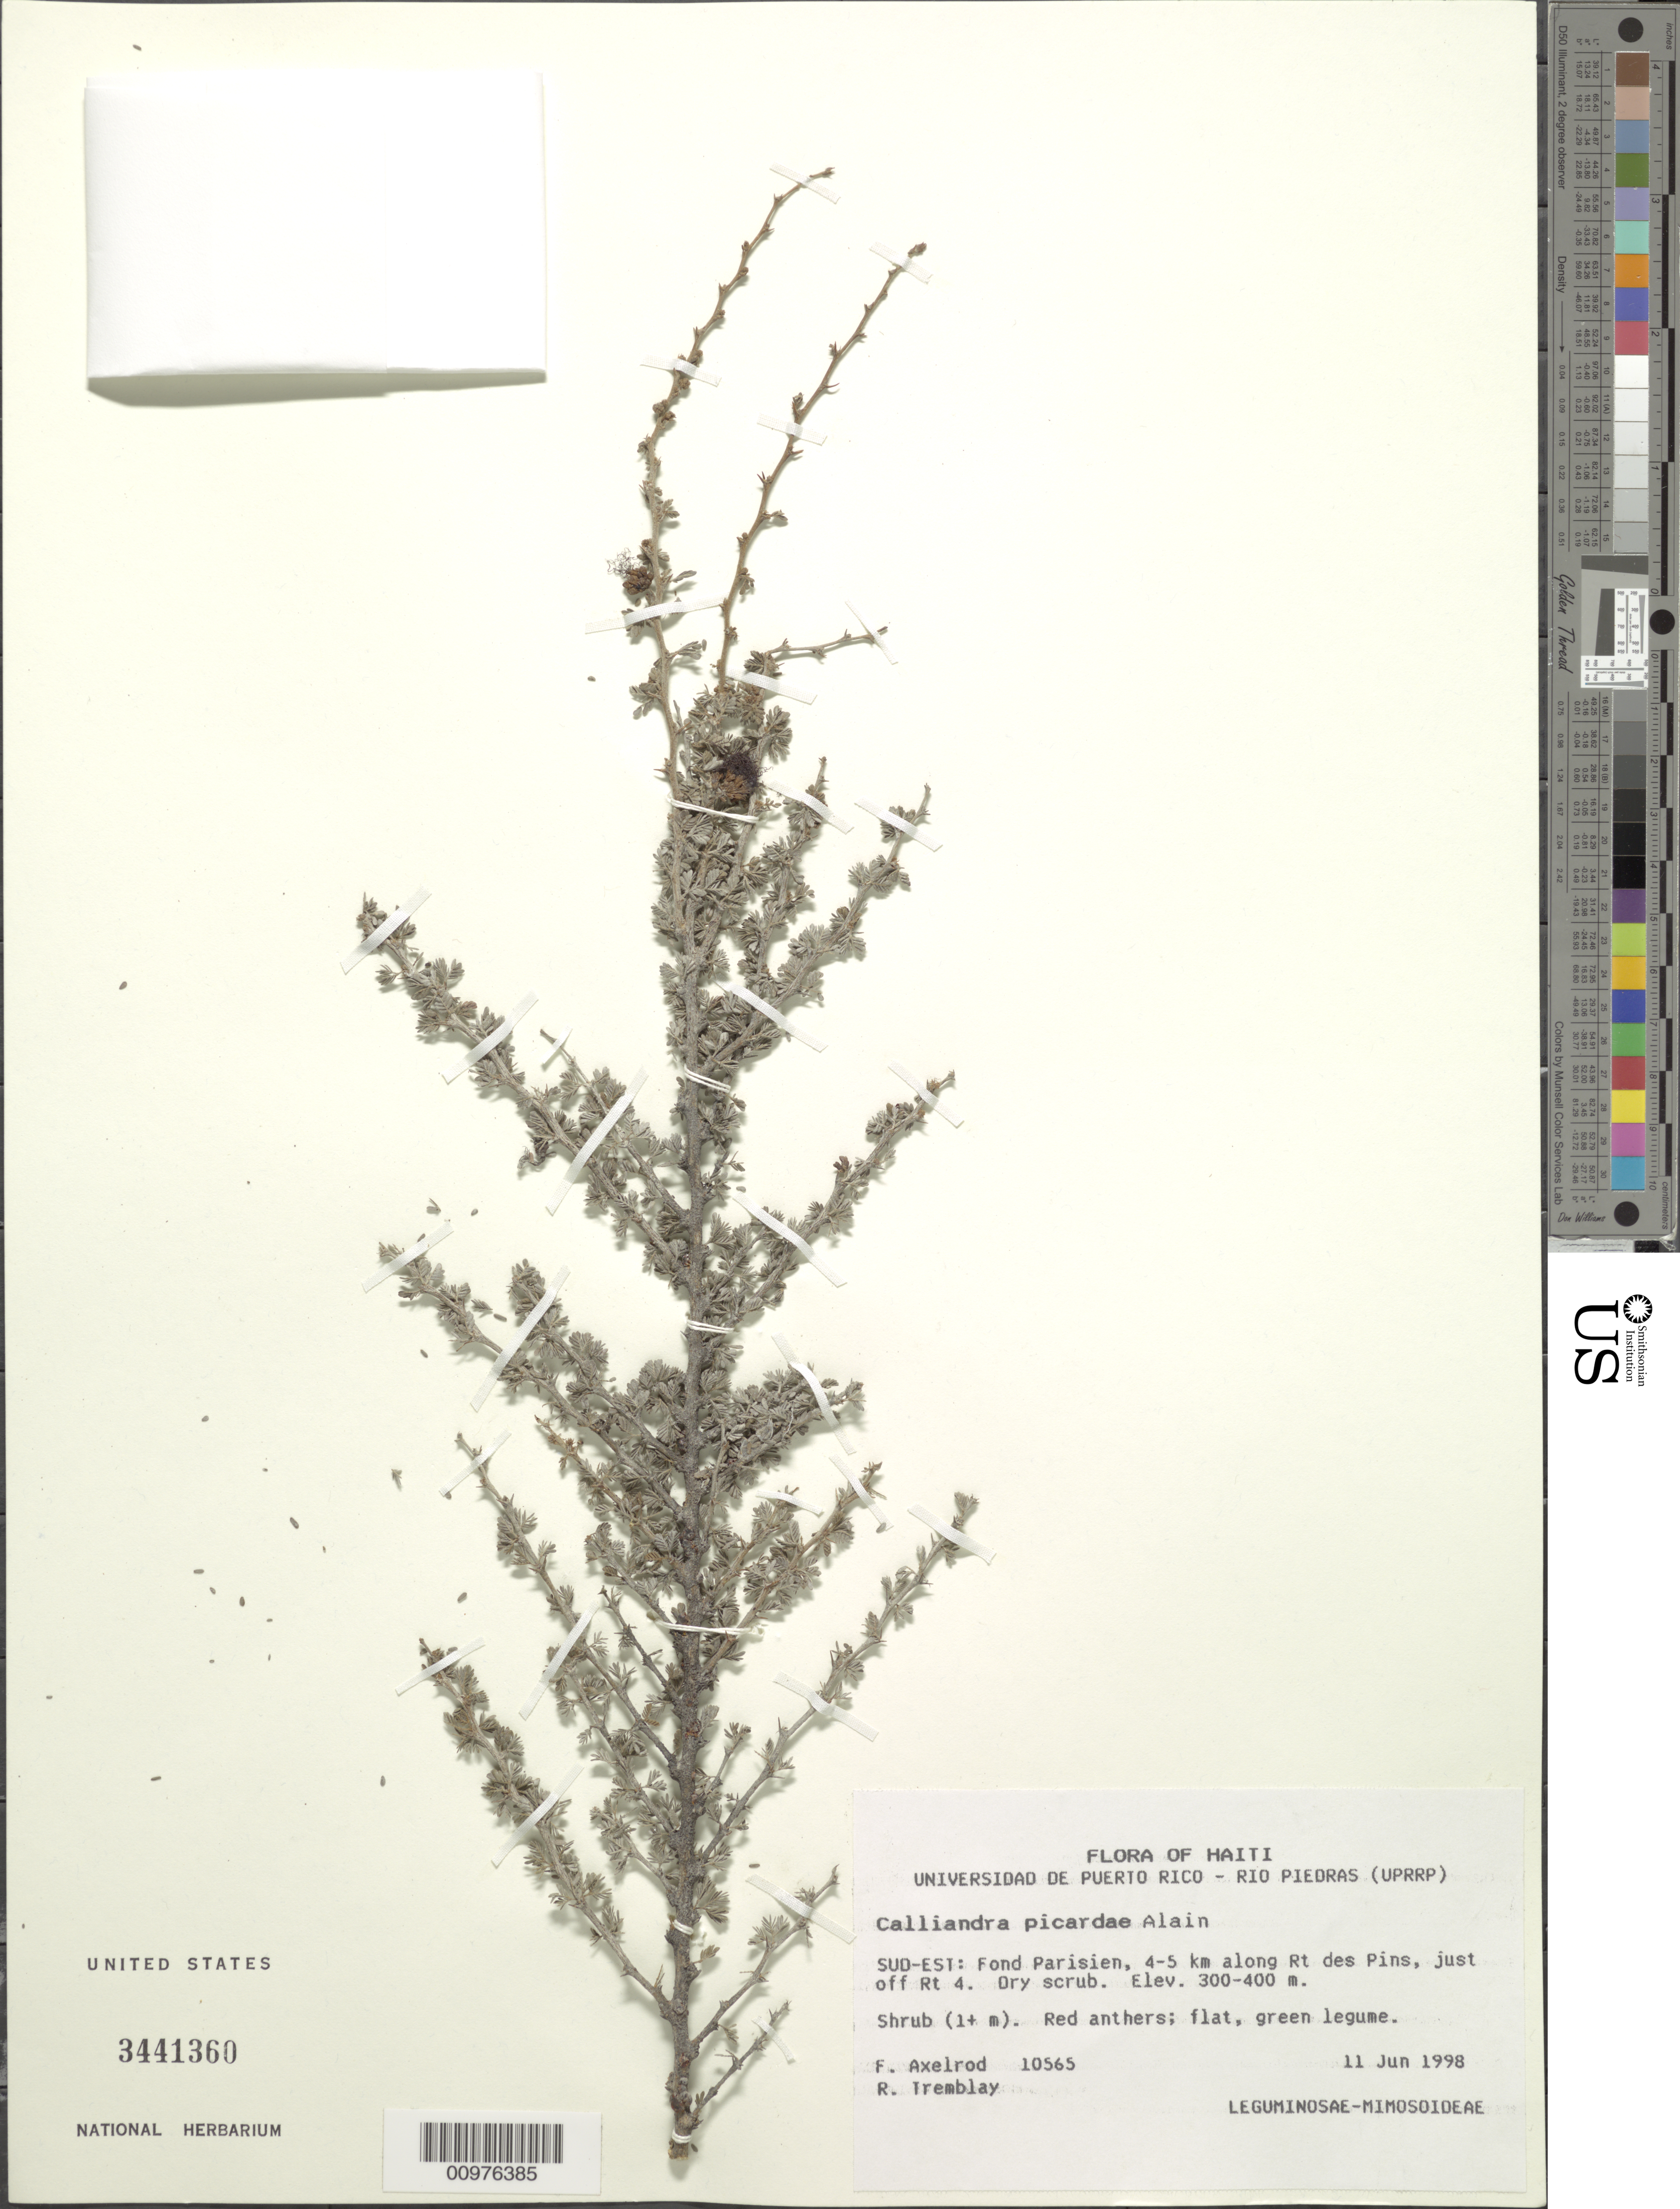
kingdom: Plantae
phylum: Tracheophyta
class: Magnoliopsida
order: Fabales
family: Fabaceae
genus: Calliandra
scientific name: Calliandra picardae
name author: Alain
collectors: F. S. Axelrod & R. L. Tremblay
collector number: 10565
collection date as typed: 11 Jun 1998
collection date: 1998-06-11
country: Haiti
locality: Sud-est (South-East): fond parisien, 4-5 km along Rt. des pins, just off Rt. 4 Dry scrub.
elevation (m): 300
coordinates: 0 N, 0 E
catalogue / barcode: US 3441360